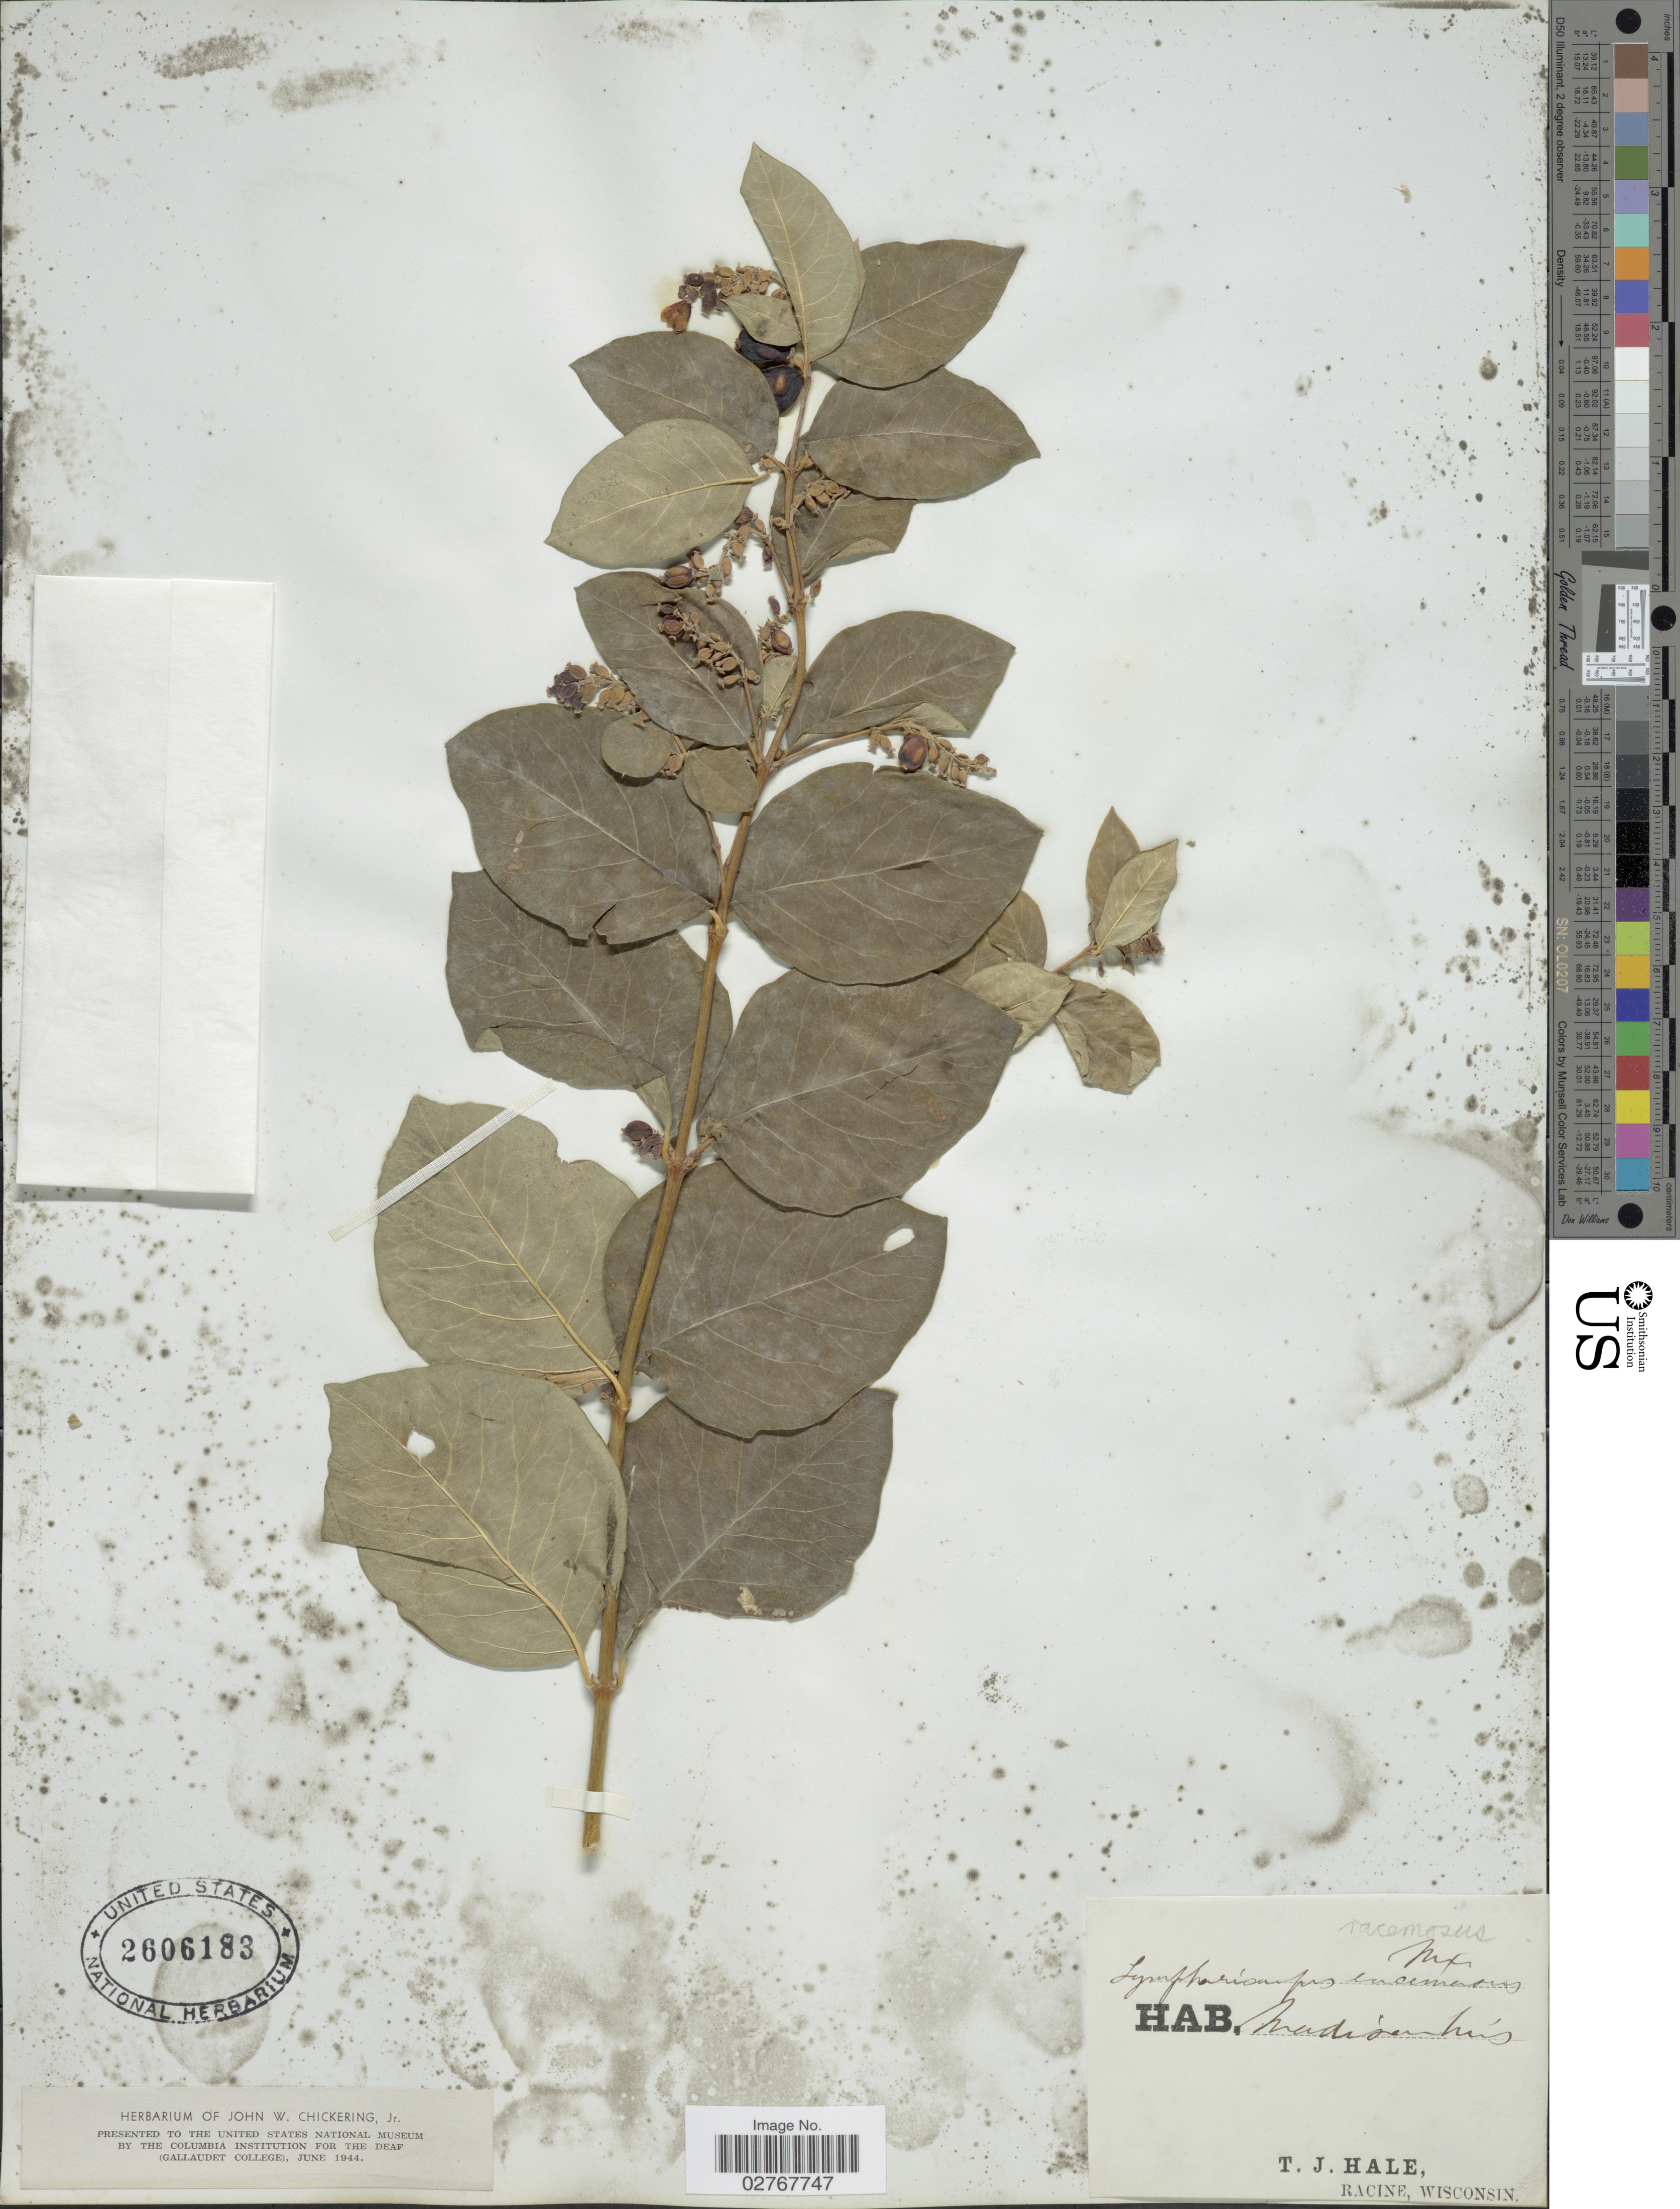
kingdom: Plantae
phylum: Tracheophyta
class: Magnoliopsida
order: Dipsacales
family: Caprifoliaceae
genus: Symphoricarpos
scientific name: Symphoricarpos rivularis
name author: Suksd.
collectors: T. Hale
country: United States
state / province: Wisconsin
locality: Madison.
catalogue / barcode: US 2606183